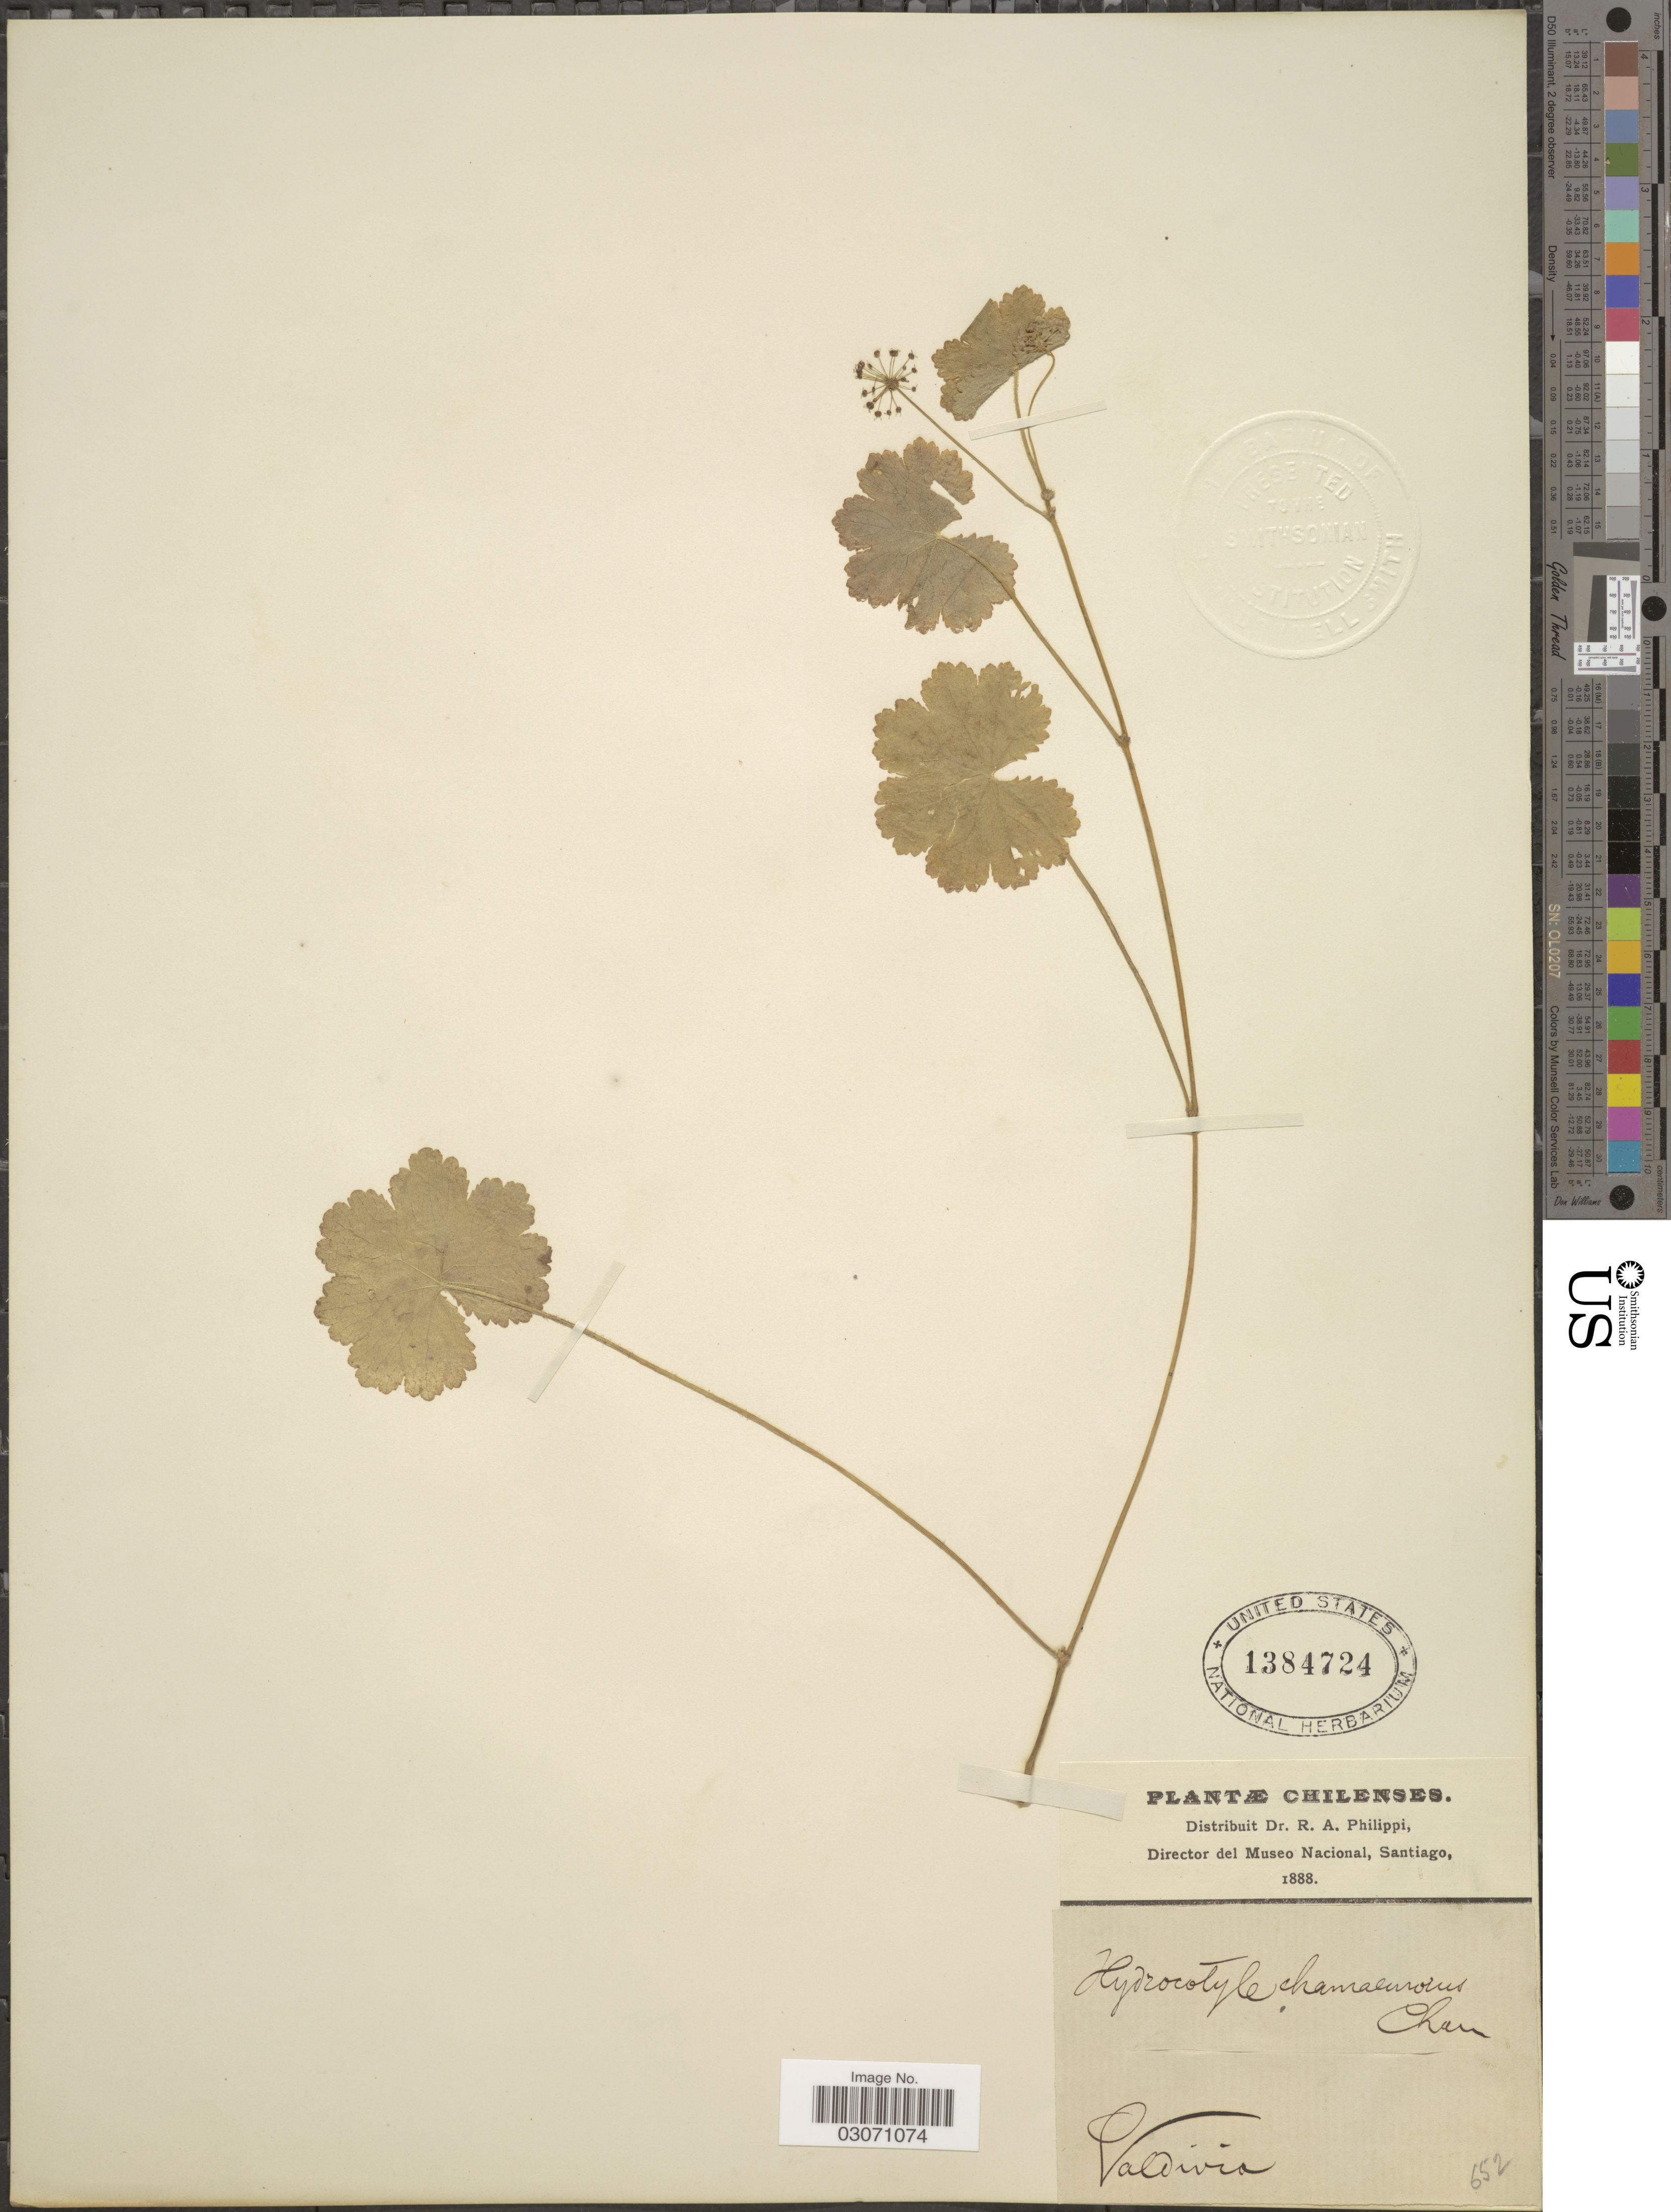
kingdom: Plantae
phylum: Tracheophyta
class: Magnoliopsida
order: Apiales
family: Araliaceae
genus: Hydrocotyle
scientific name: Hydrocotyle poeppigii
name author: DC.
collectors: R. A. Philippi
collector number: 652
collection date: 1888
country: Chile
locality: Valdivia.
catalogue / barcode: US 1384724